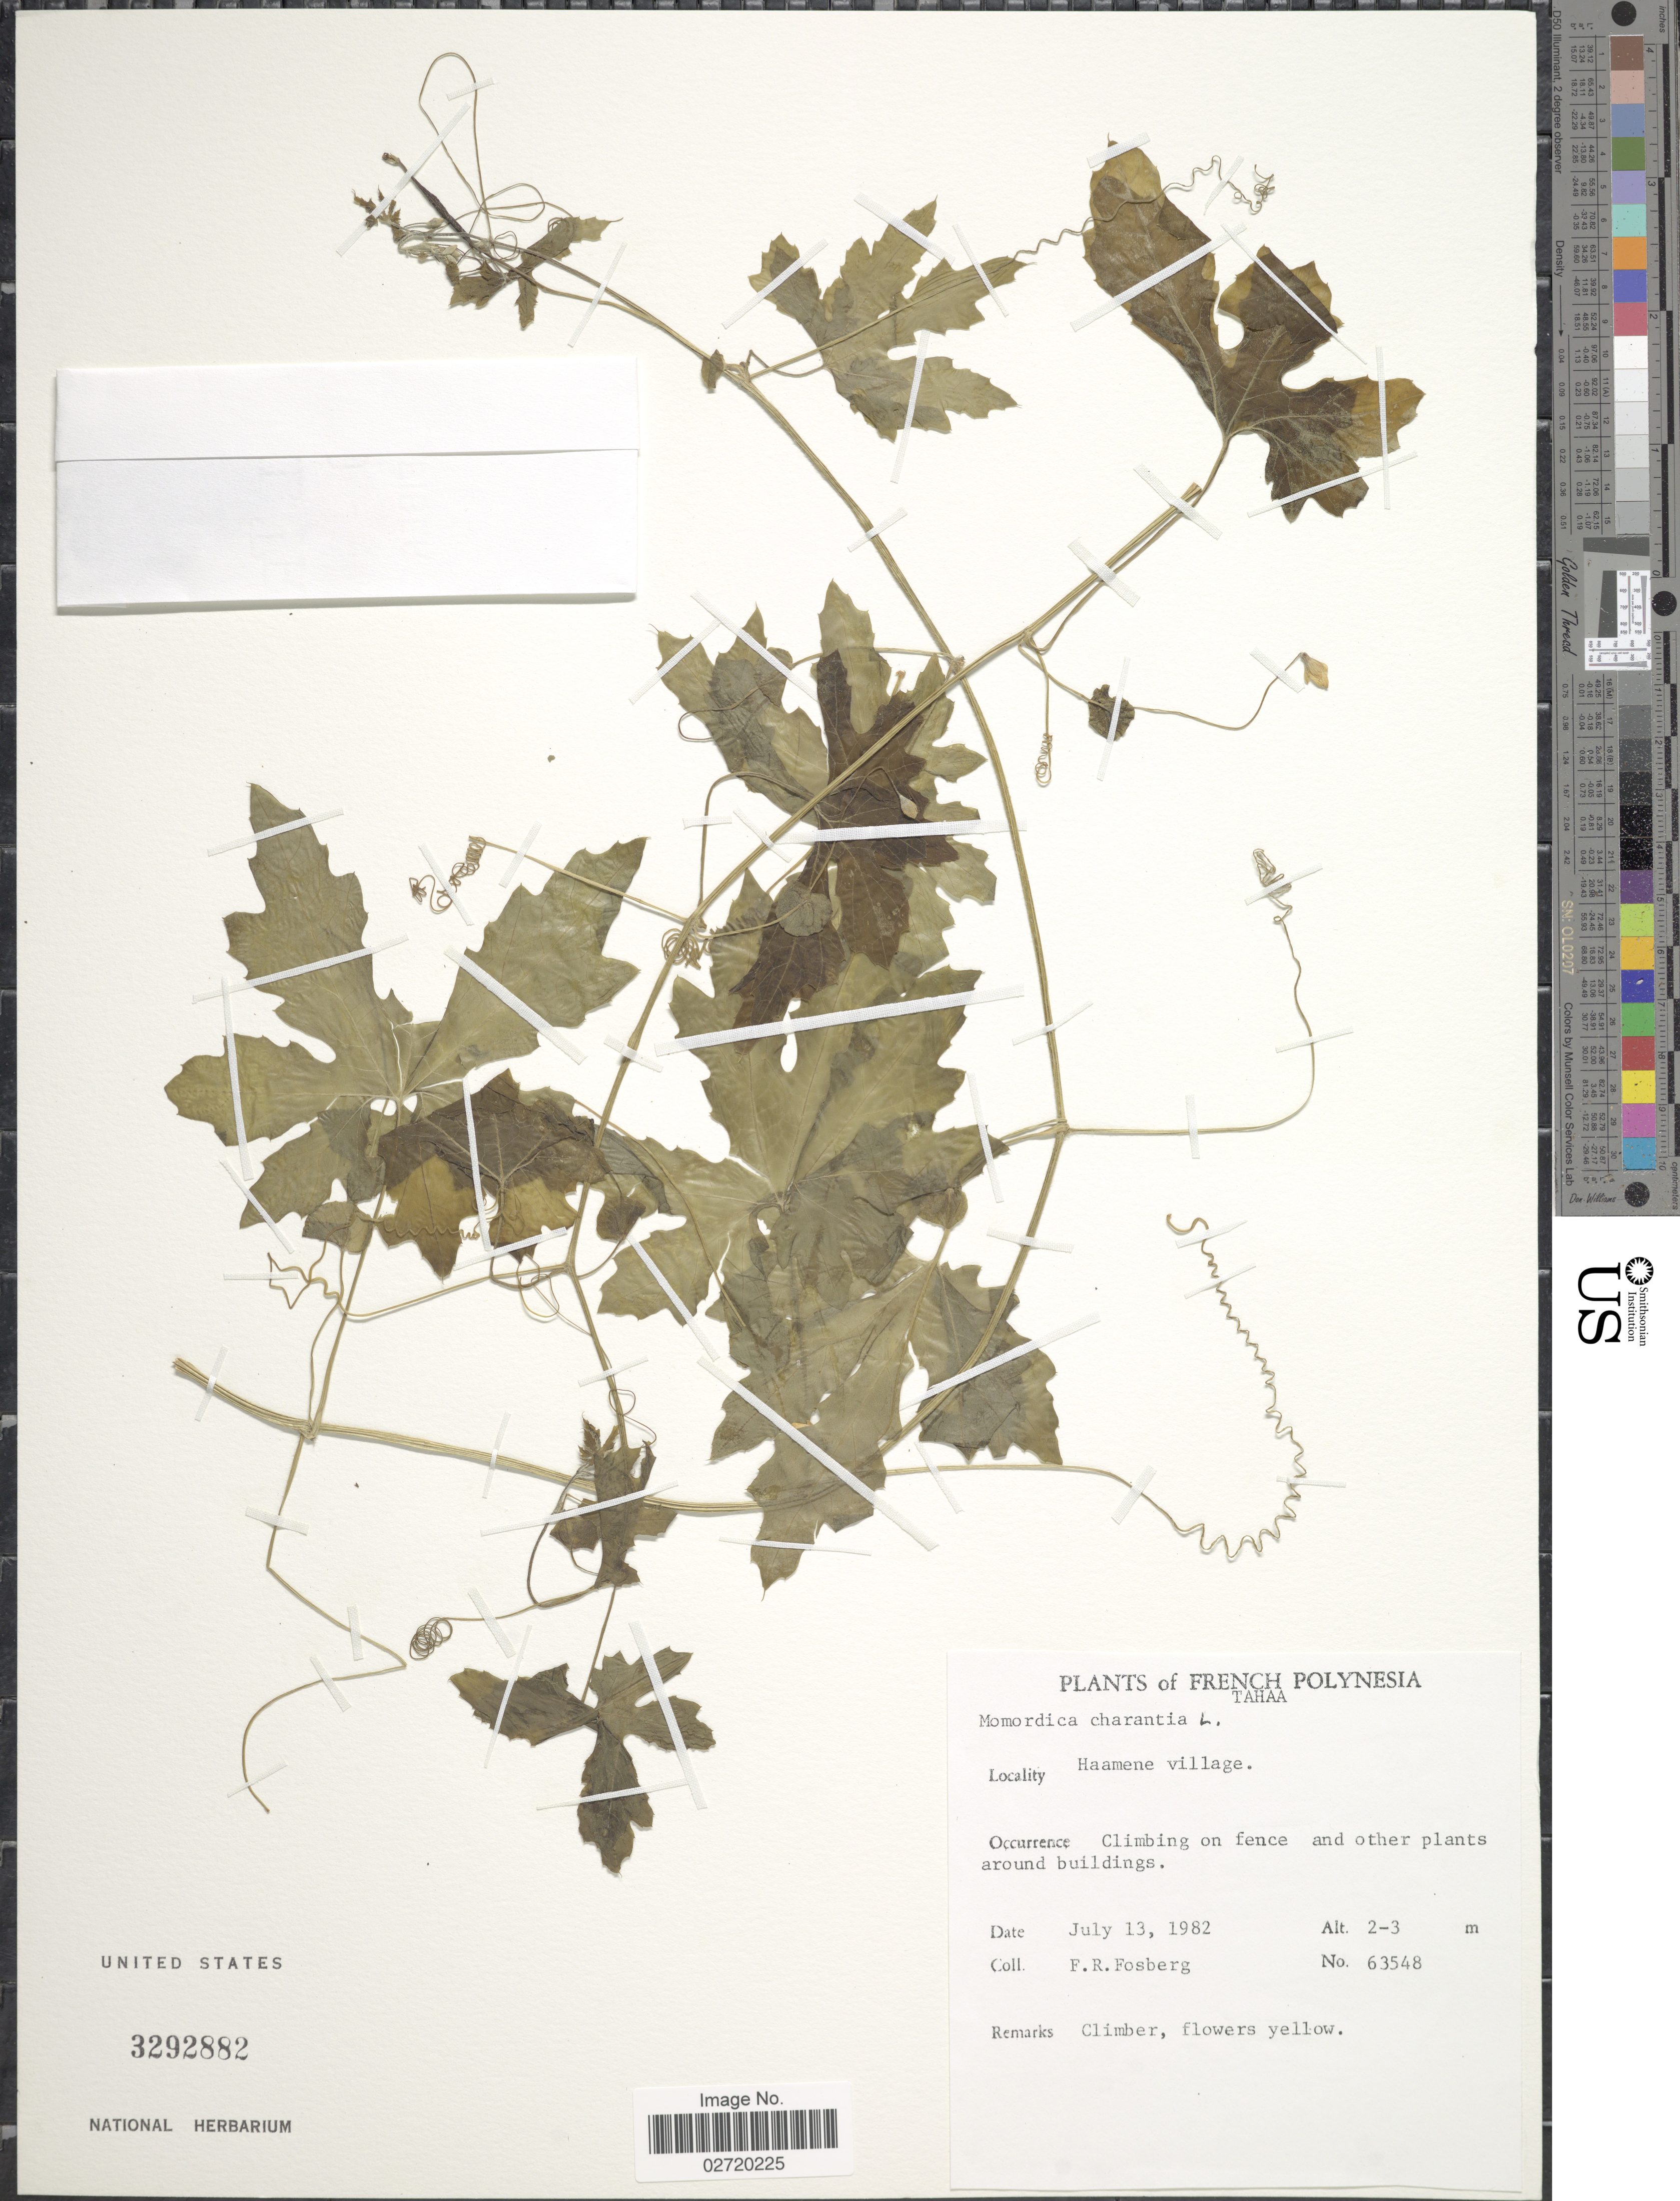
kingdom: Plantae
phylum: Tracheophyta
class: Magnoliopsida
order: Cucurbitales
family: Cucurbitaceae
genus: Momordica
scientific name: Momordica charantia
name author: L.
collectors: F. R. Fosberg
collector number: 63548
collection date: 1982-07-13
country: French Polynesia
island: Tahaa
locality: Tahaa, Haamene village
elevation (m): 2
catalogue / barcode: US 3292882